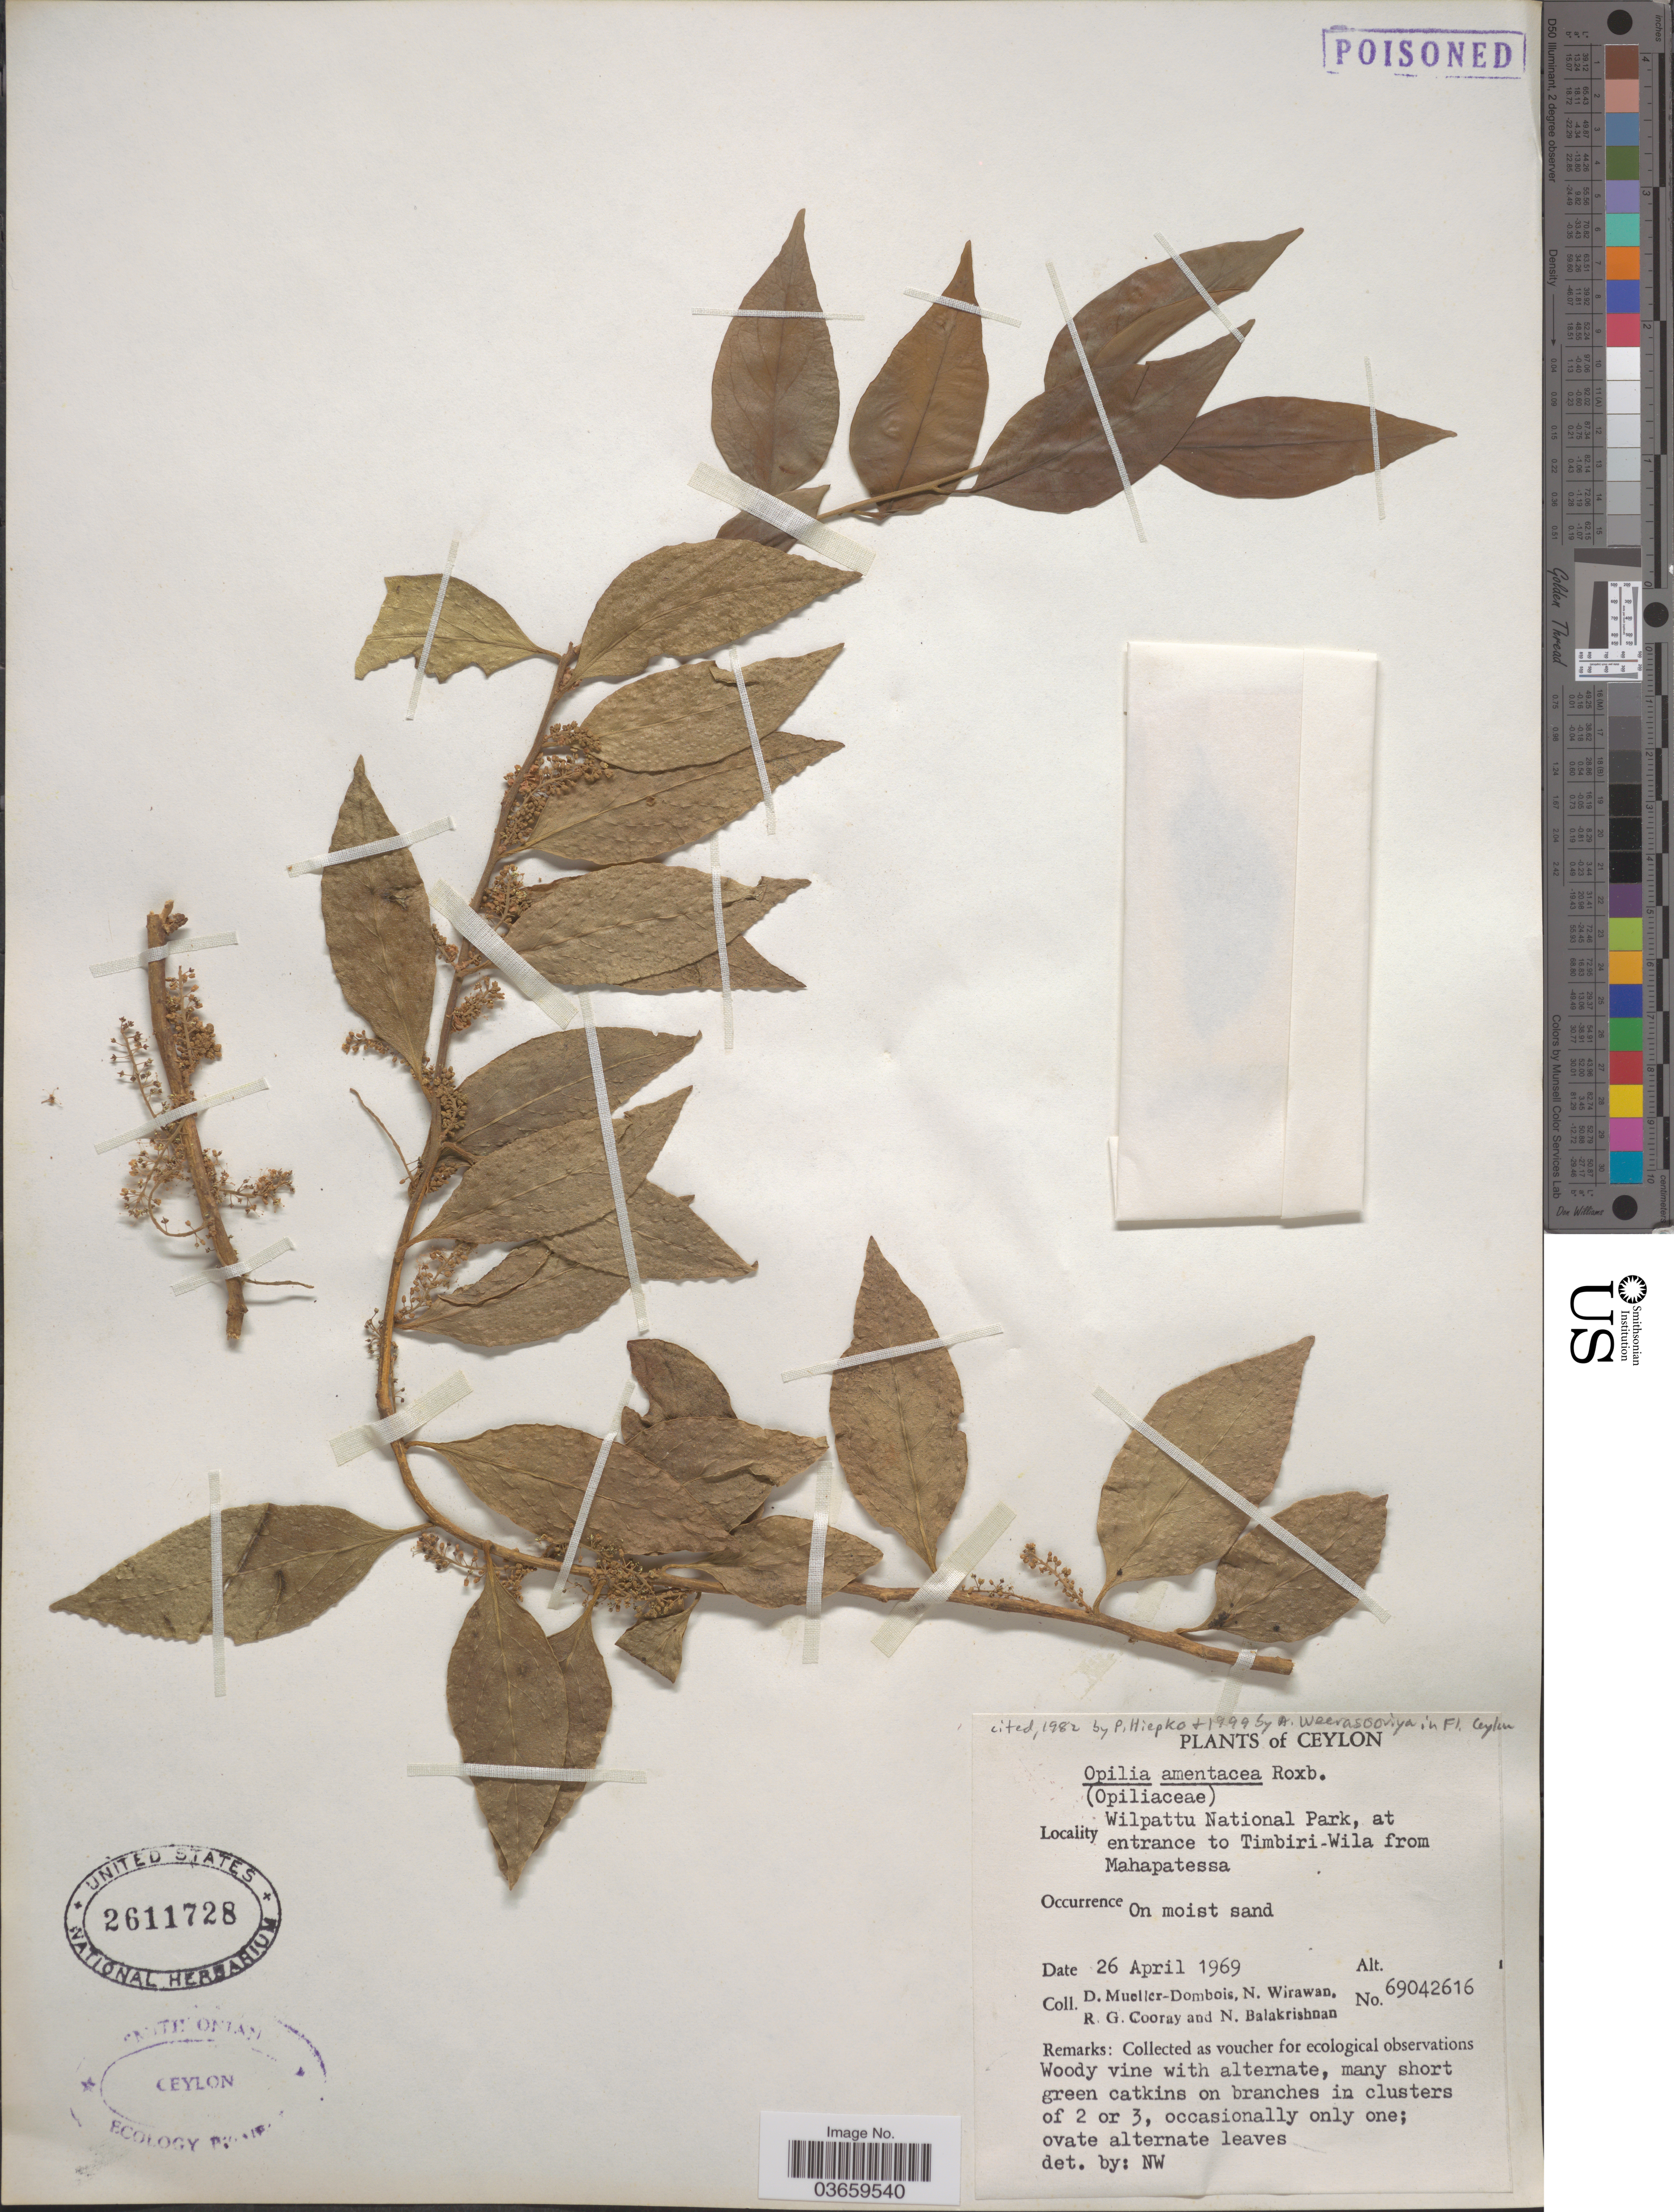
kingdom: Plantae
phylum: Tracheophyta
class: Magnoliopsida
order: Santalales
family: Opiliaceae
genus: Opilia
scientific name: Opilia amentacea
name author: Roxb.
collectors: D. Mueller-Dombois, N. Wirawan, R. Cooray & N. Balakrishnan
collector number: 69042616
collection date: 1969-04-26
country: Sri Lanka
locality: Ceylon. Wilpattu National Park, at entrance to Timbiri-Wila from Mahapatessa.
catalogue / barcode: US 2611728